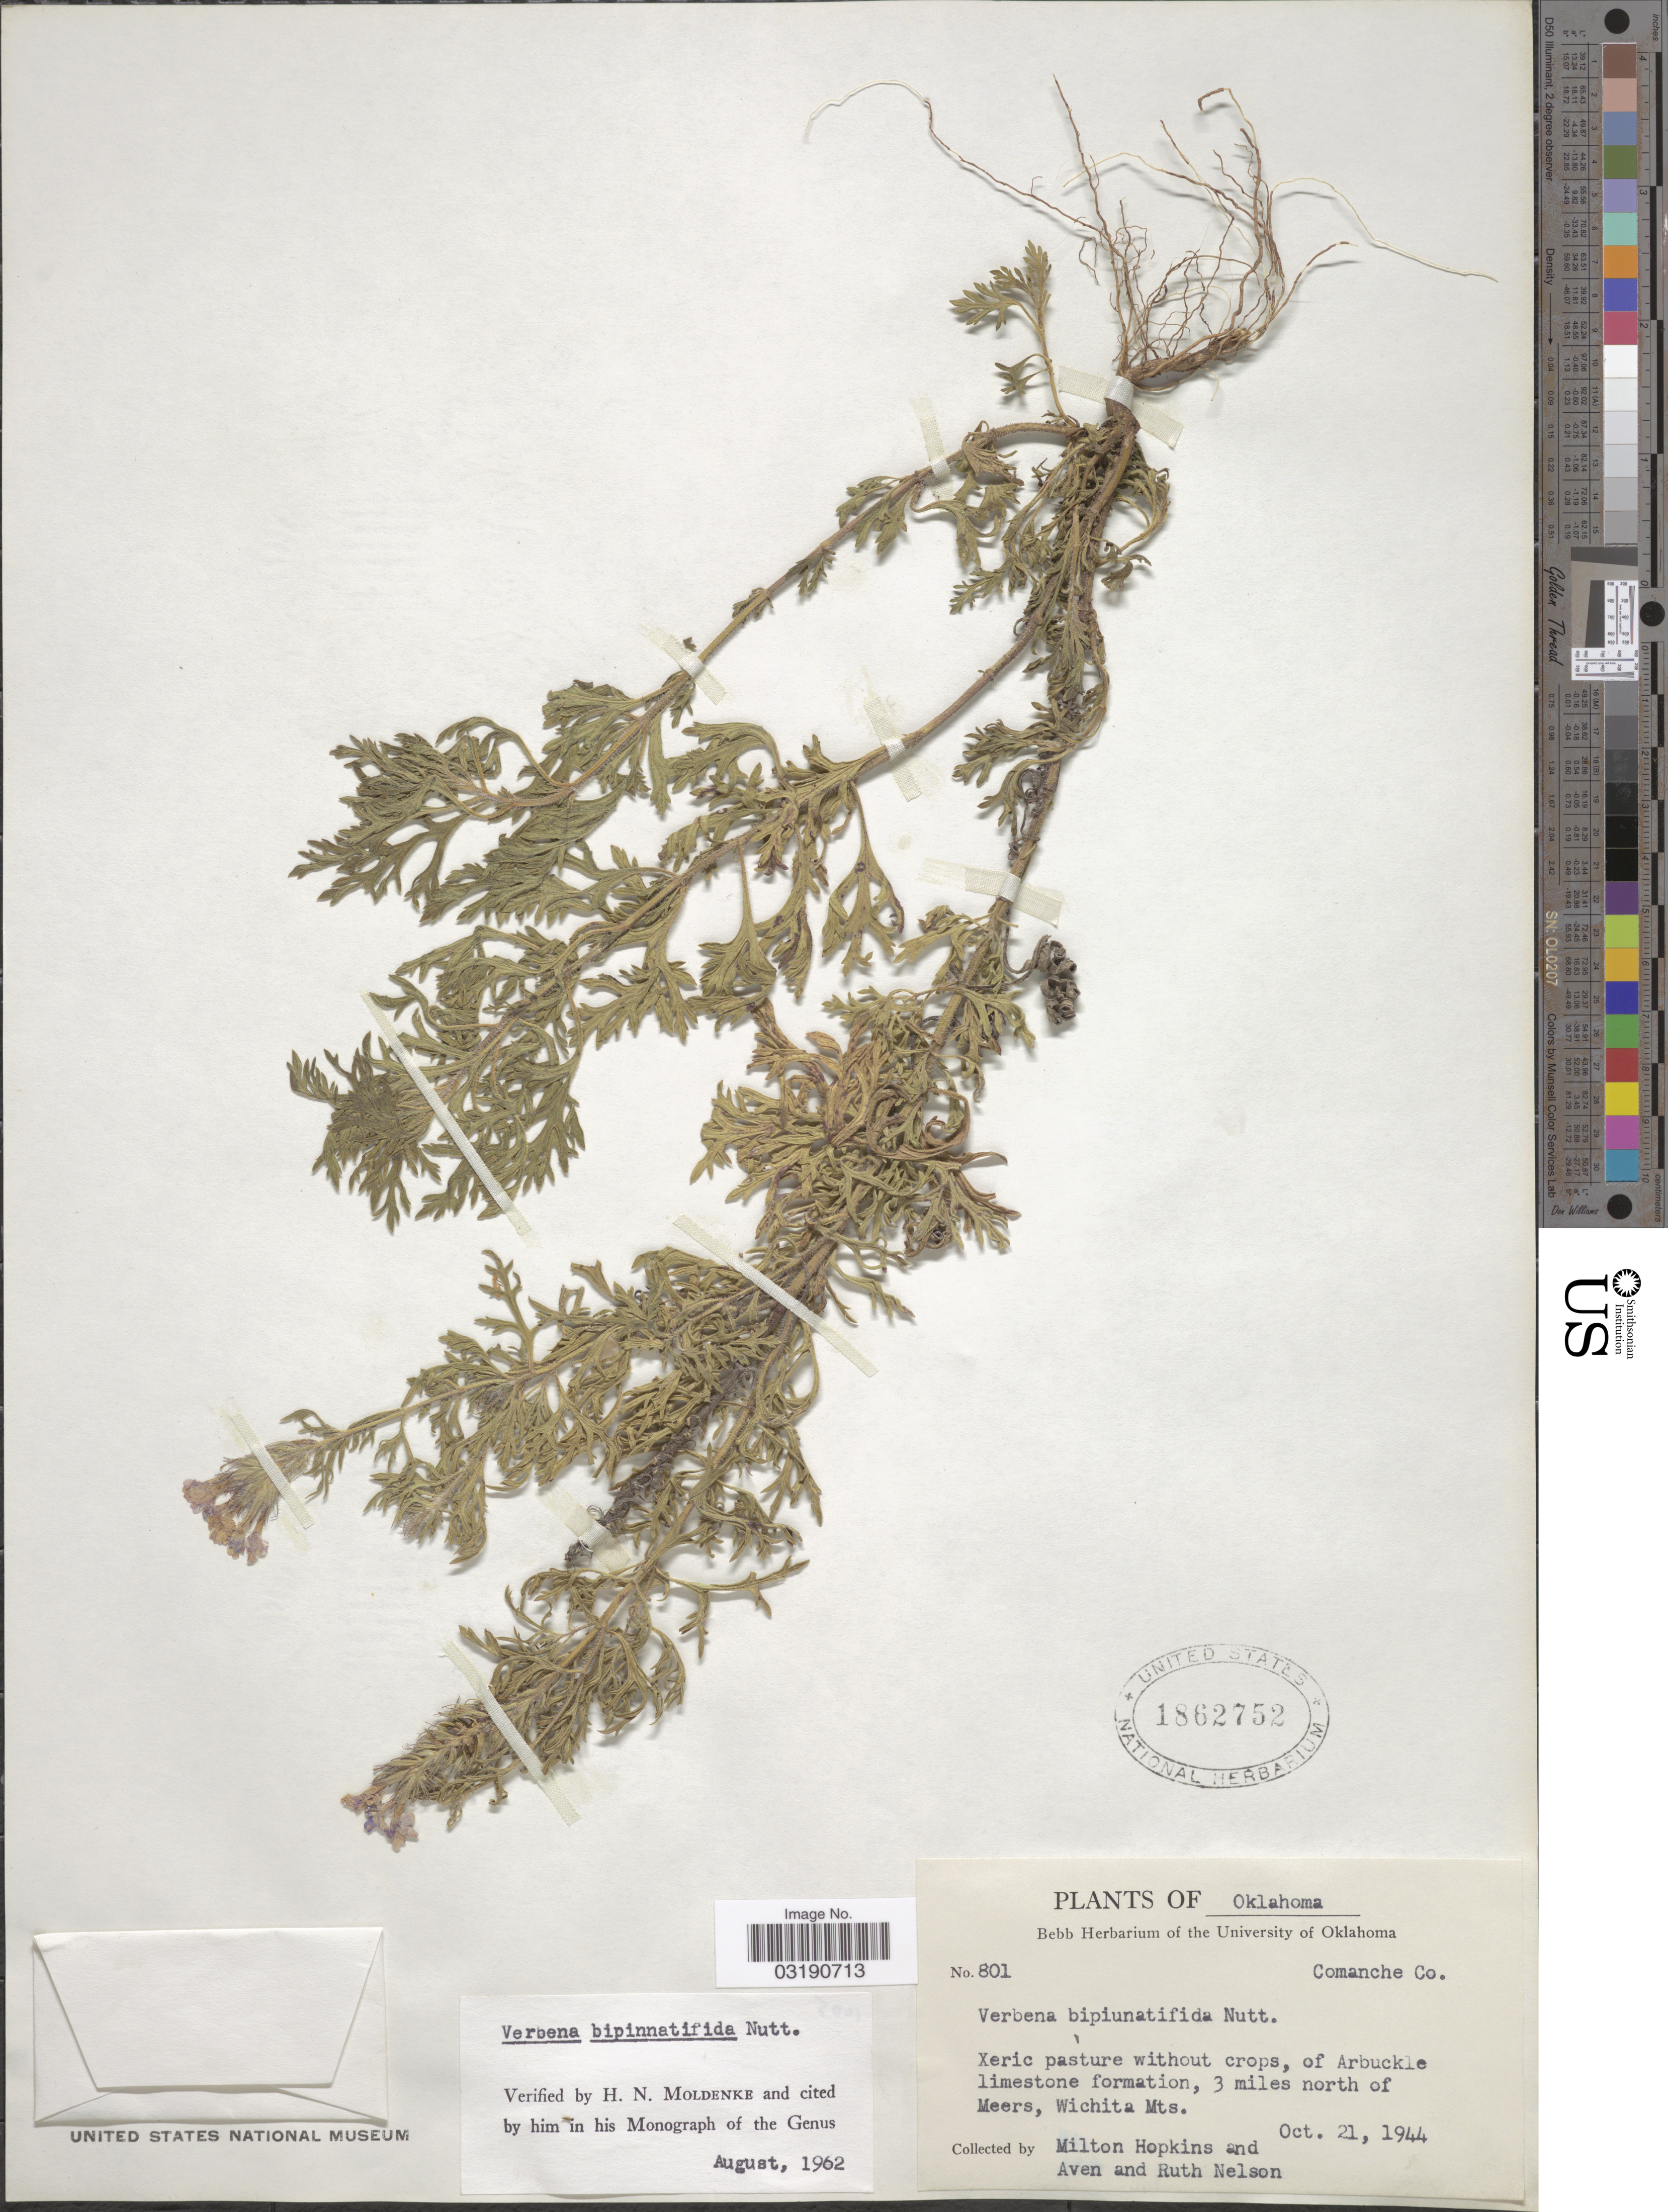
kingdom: Plantae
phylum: Tracheophyta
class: Magnoliopsida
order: Lamiales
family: Verbenaceae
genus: Verbena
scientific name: Verbena bipinnatifida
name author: (Schauer) Nutt.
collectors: M. Hopkins, A. Nelson & R. A. Nelson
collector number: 801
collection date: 1944-10-21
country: United States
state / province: Oklahoma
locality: Comanche Co. Of Arbuckle limestone formation, 3 miles north of Meers, Wichita Mts.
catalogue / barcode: US 1862752